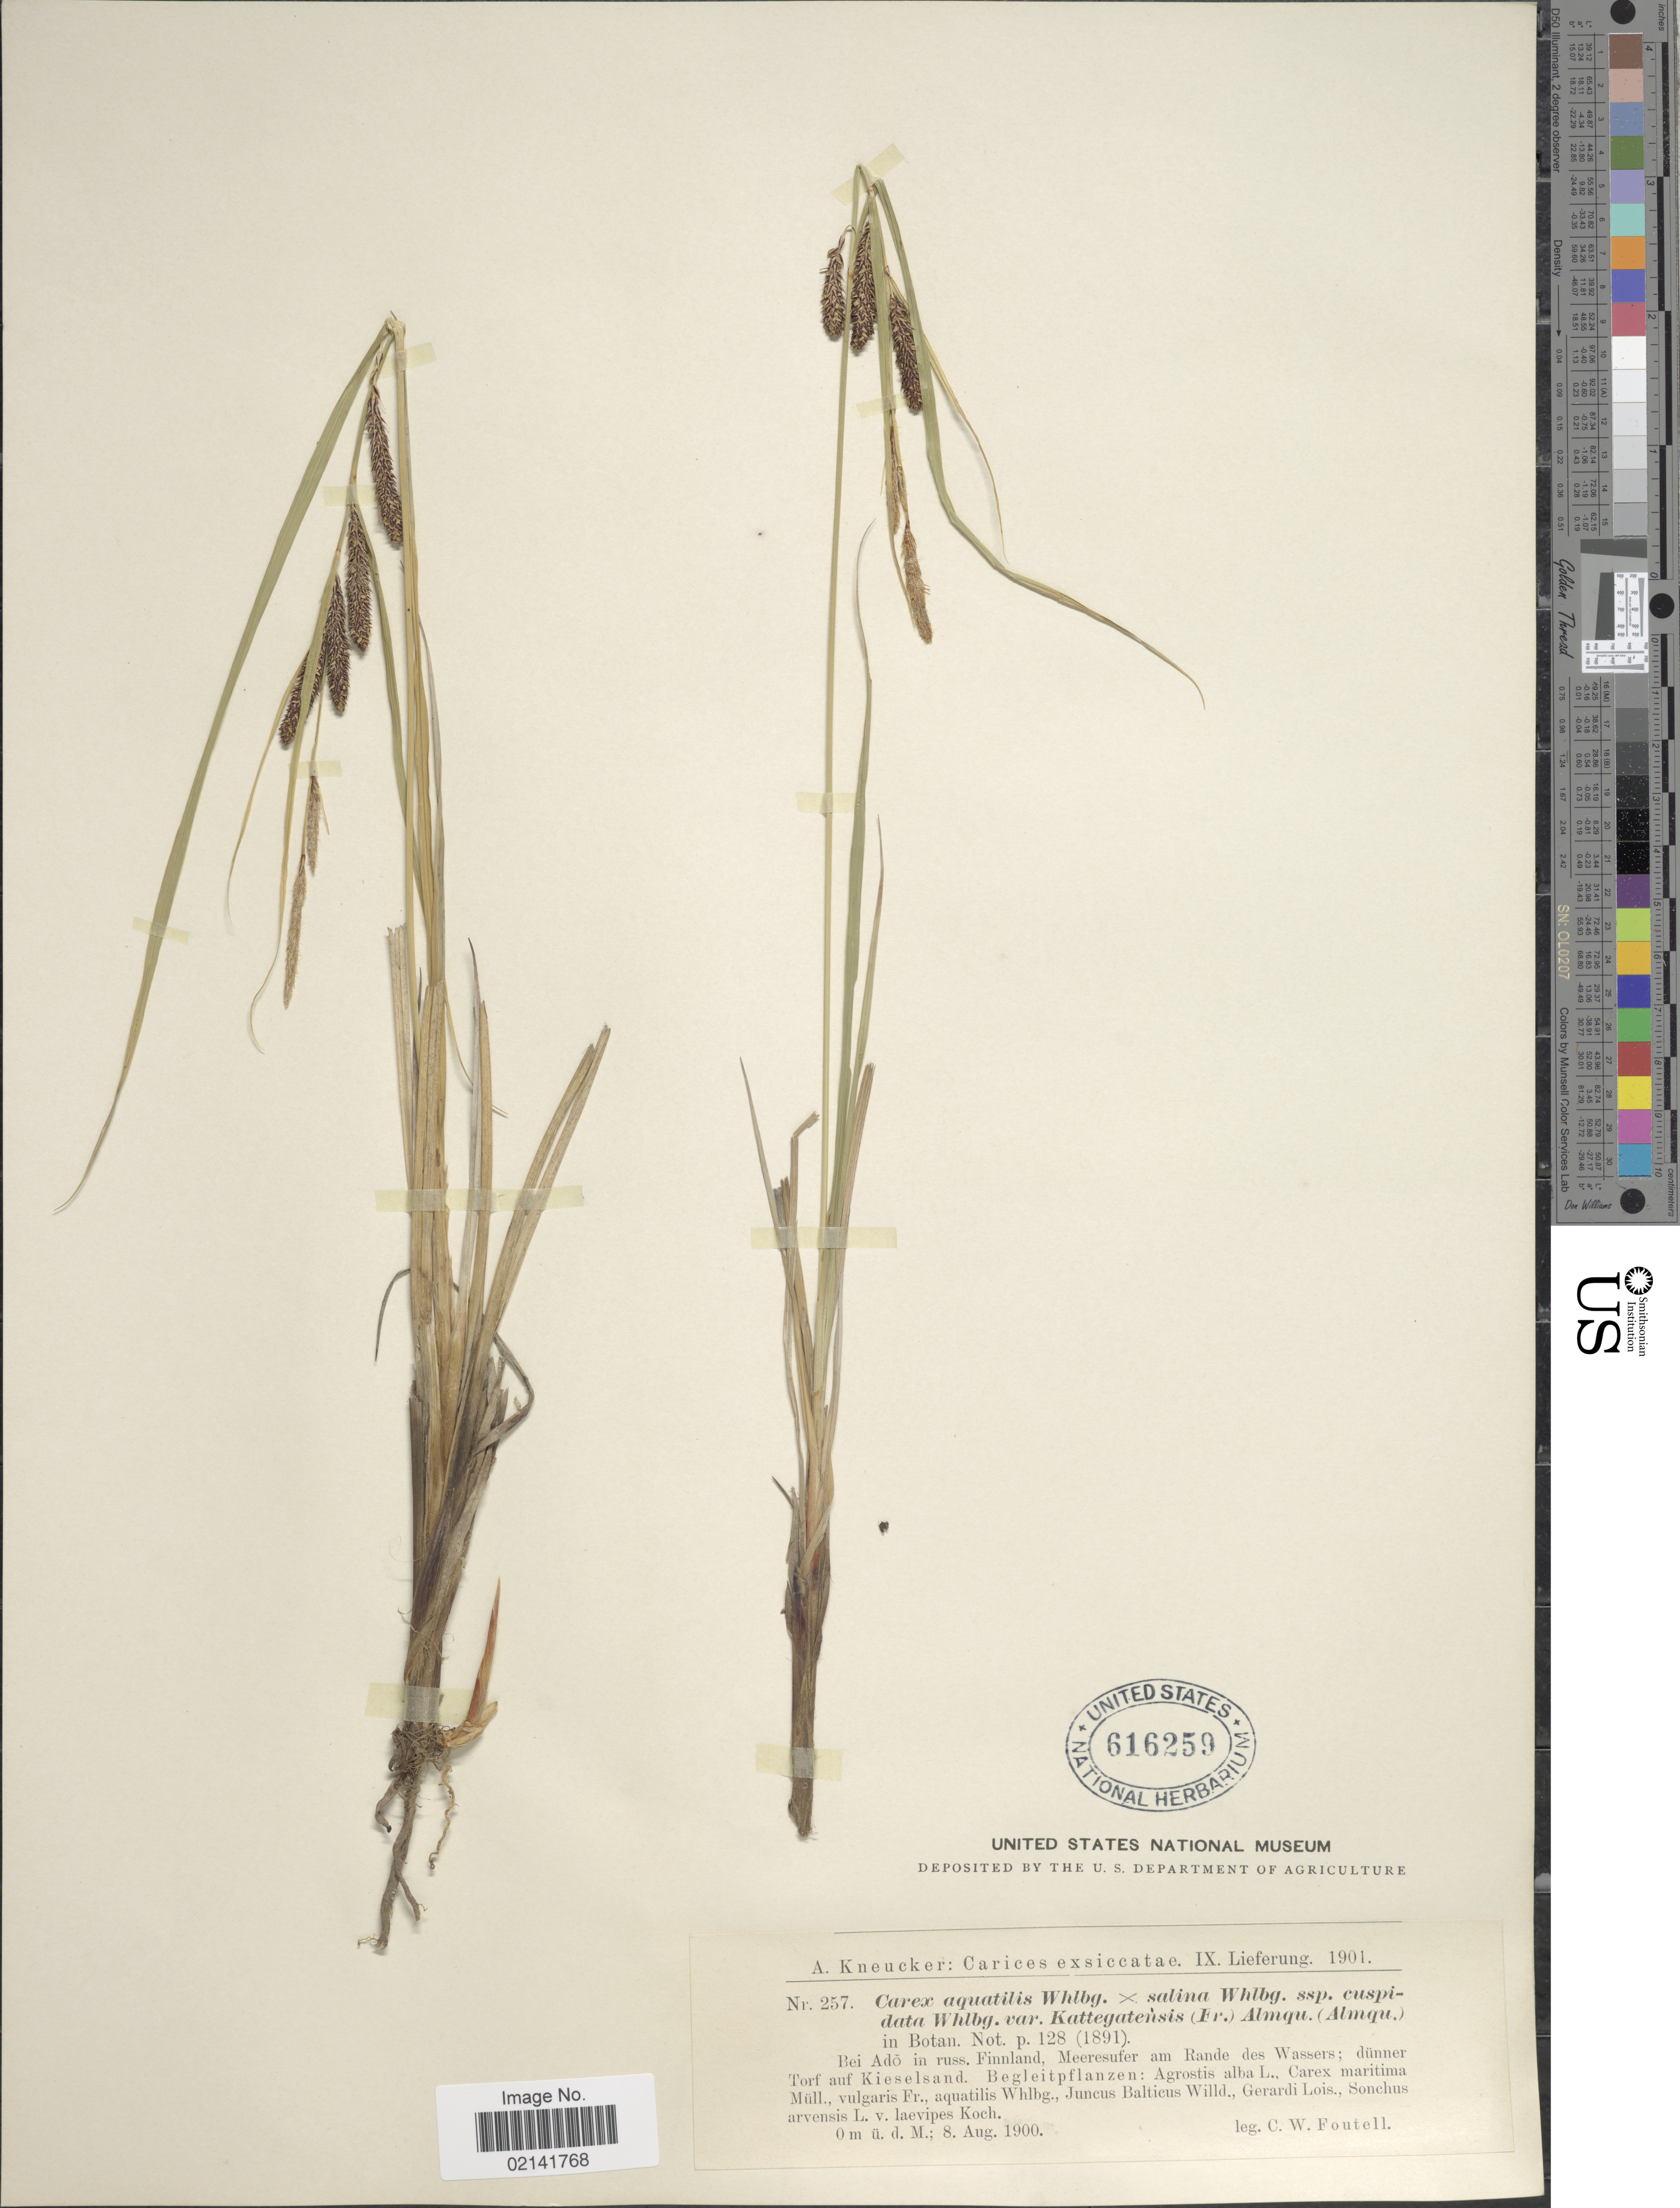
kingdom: Plantae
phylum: Tracheophyta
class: Liliopsida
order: Poales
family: Cyperaceae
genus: Carex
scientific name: Carex aquatilis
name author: Wahlenb.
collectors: C. Foutell & A. Kneucker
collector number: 257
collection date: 1900-01-08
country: Finland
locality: Carices, Bei Ado in russ. Finnland, Meeresufer am Rande des Wassers; dunner Torf auf Kieselsand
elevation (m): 0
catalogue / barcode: US 616259